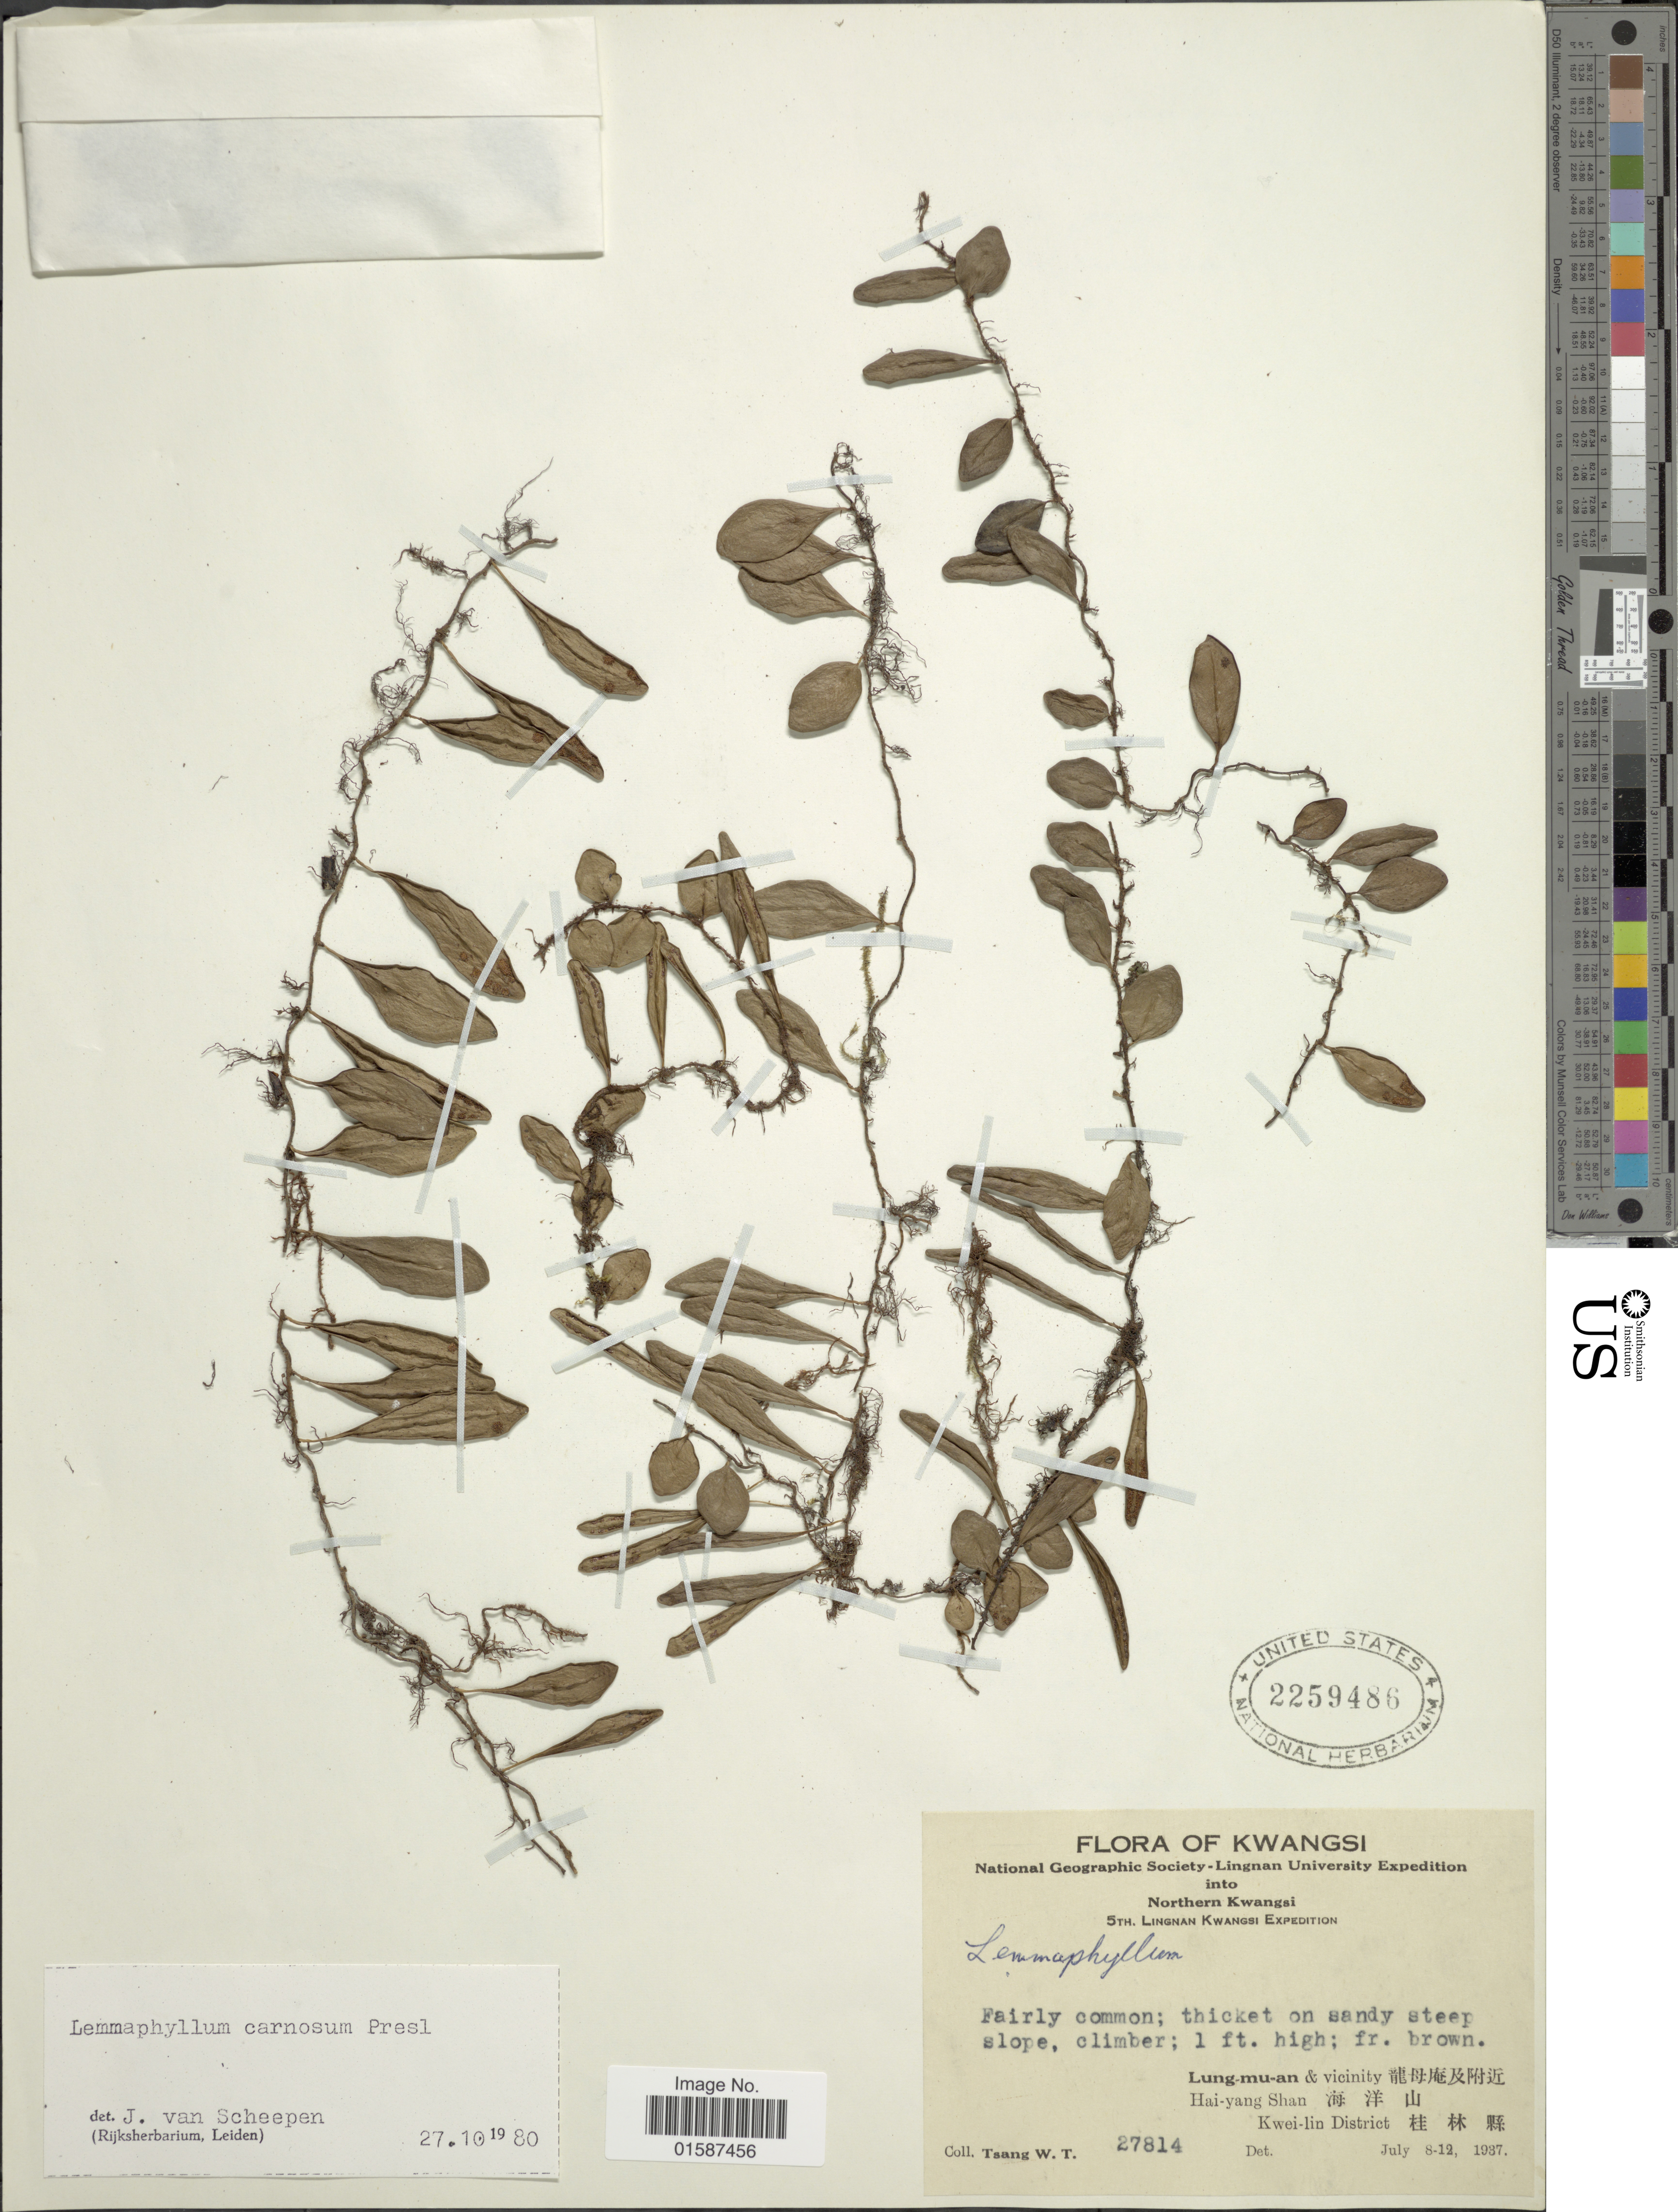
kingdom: Plantae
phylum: Tracheophyta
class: Polypodiopsida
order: Polypodiales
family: Polypodiaceae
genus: Lemmaphyllum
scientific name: Lemmaphyllum carnosum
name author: (J. Sm. ex Hook.) C. Presl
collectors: W. T. Tsang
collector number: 27814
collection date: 1937-07-08/1937-07-12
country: China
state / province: Guangxi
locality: Northern Kwangsi, Lung-mu-an & vicinity, Hai-yang Shan, Kwei-lin District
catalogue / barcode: US 2259486